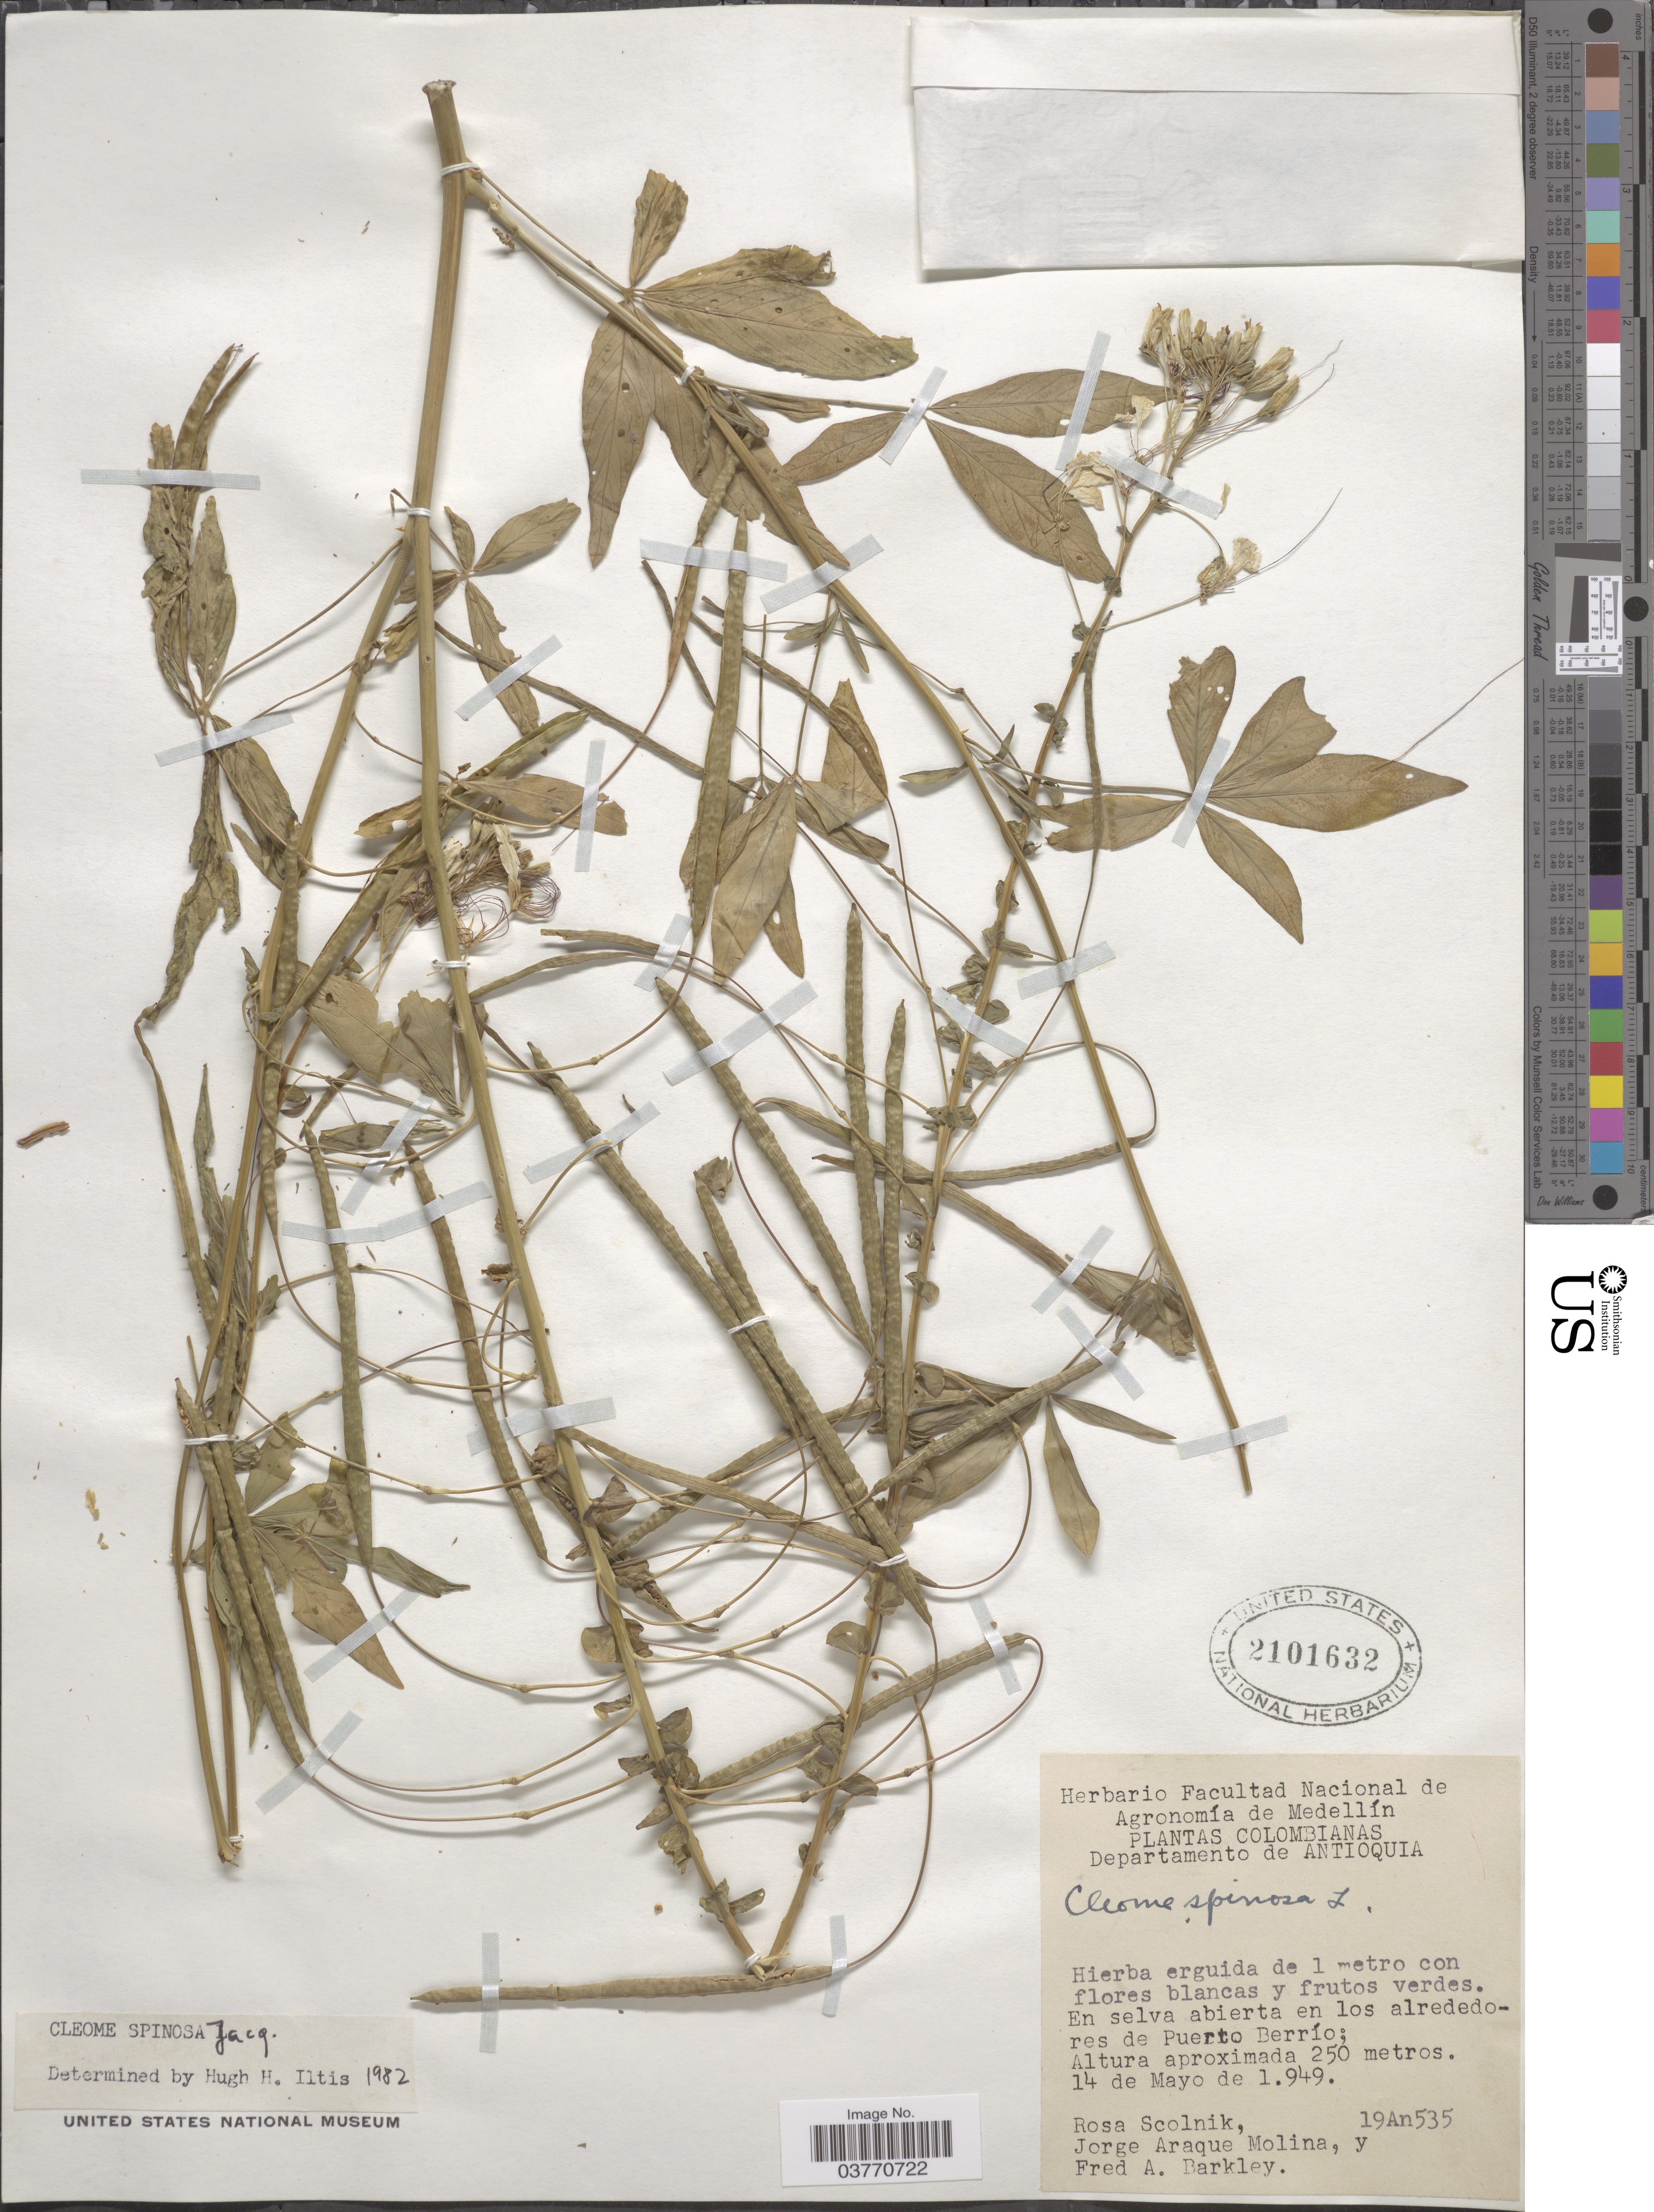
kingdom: Plantae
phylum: Tracheophyta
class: Magnoliopsida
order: Brassicales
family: Cleomaceae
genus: Tarenaya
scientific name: Tarenaya spinosa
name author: (Jacq.) Raf.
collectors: R. Scolnik, J. Araque Molina & F. A. Barkley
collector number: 19An535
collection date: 1949-05-14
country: Colombia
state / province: Antioquia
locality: Departamento de Antioquia. En selva abierta en los alrededores de Puerto Berrío.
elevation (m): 250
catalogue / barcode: US 2101632